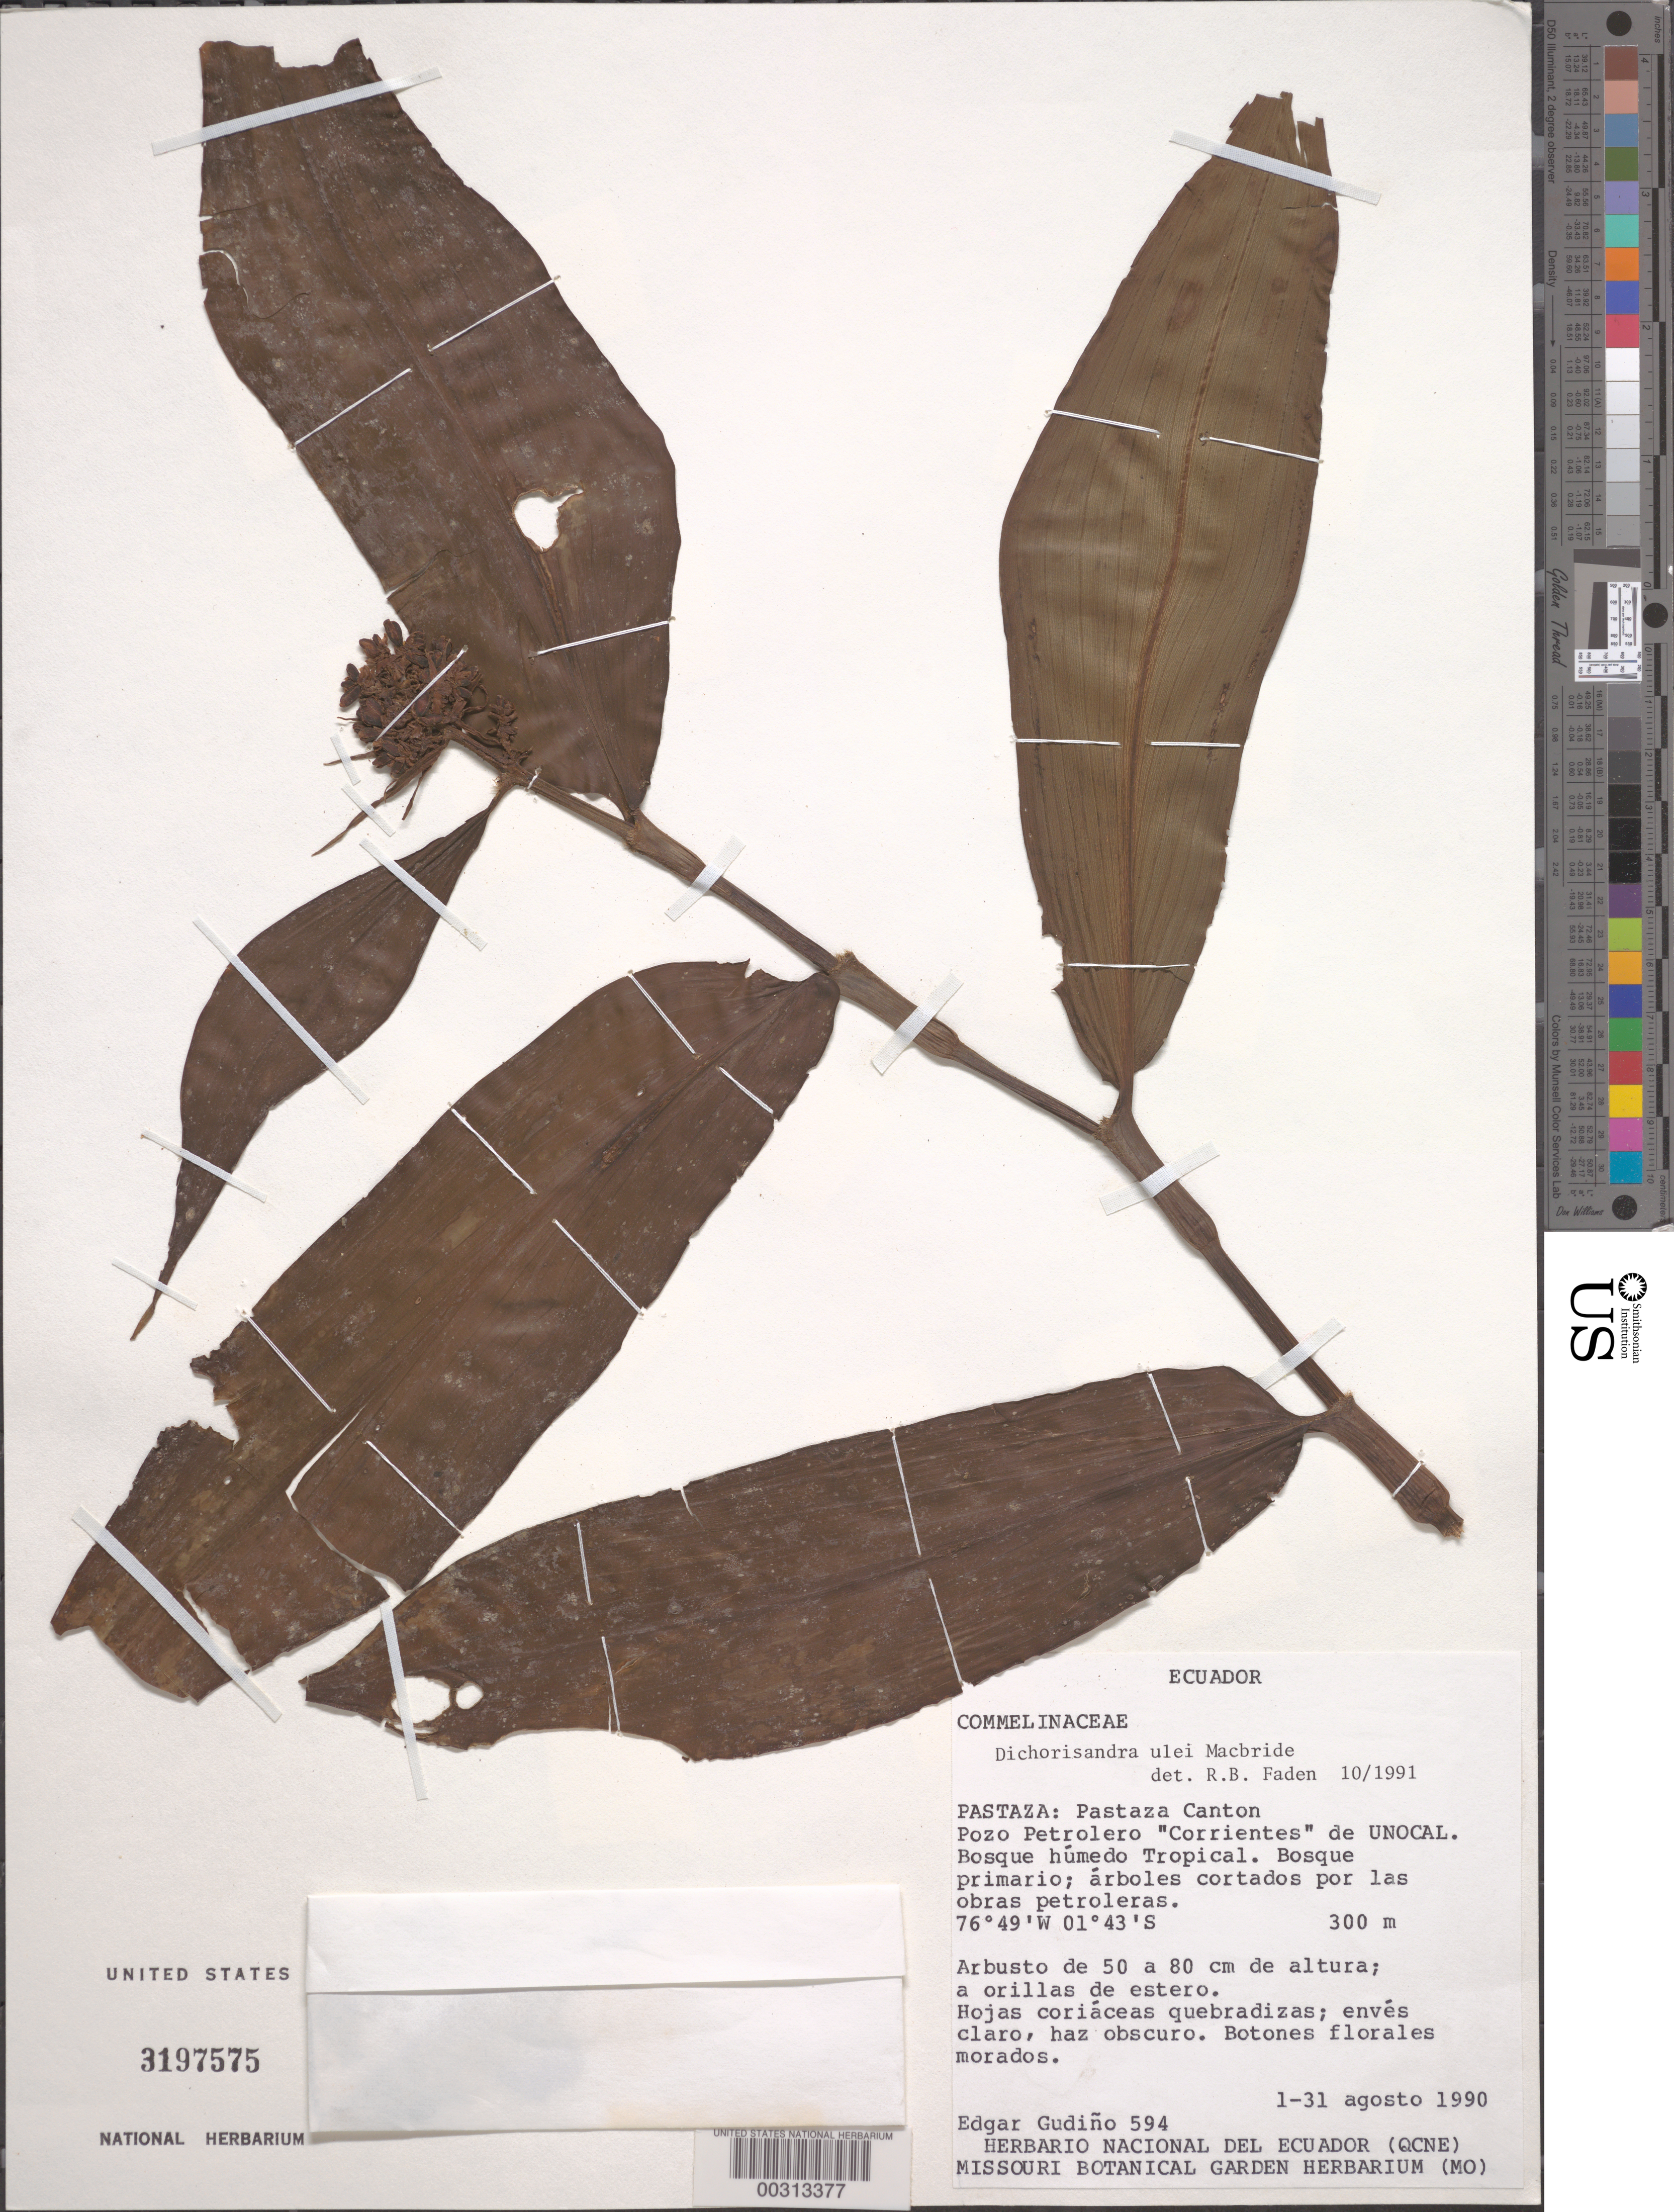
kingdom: Plantae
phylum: Tracheophyta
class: Liliopsida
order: Commelinales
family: Commelinaceae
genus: Dichorisandra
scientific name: Dichorisandra ulei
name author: J.F. Macbr.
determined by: Faden, Robert B., (US), Smithsonian Institution - National Museum of Natural History (UNITED STATES)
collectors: E. Gudiño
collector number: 594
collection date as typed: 01 Aug 1990 to 31 Aug 1990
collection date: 1990-08-01/1990-08-31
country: Ecuador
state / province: Pastaza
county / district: Pastaza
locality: Pastaza Canton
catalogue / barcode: US 3197575